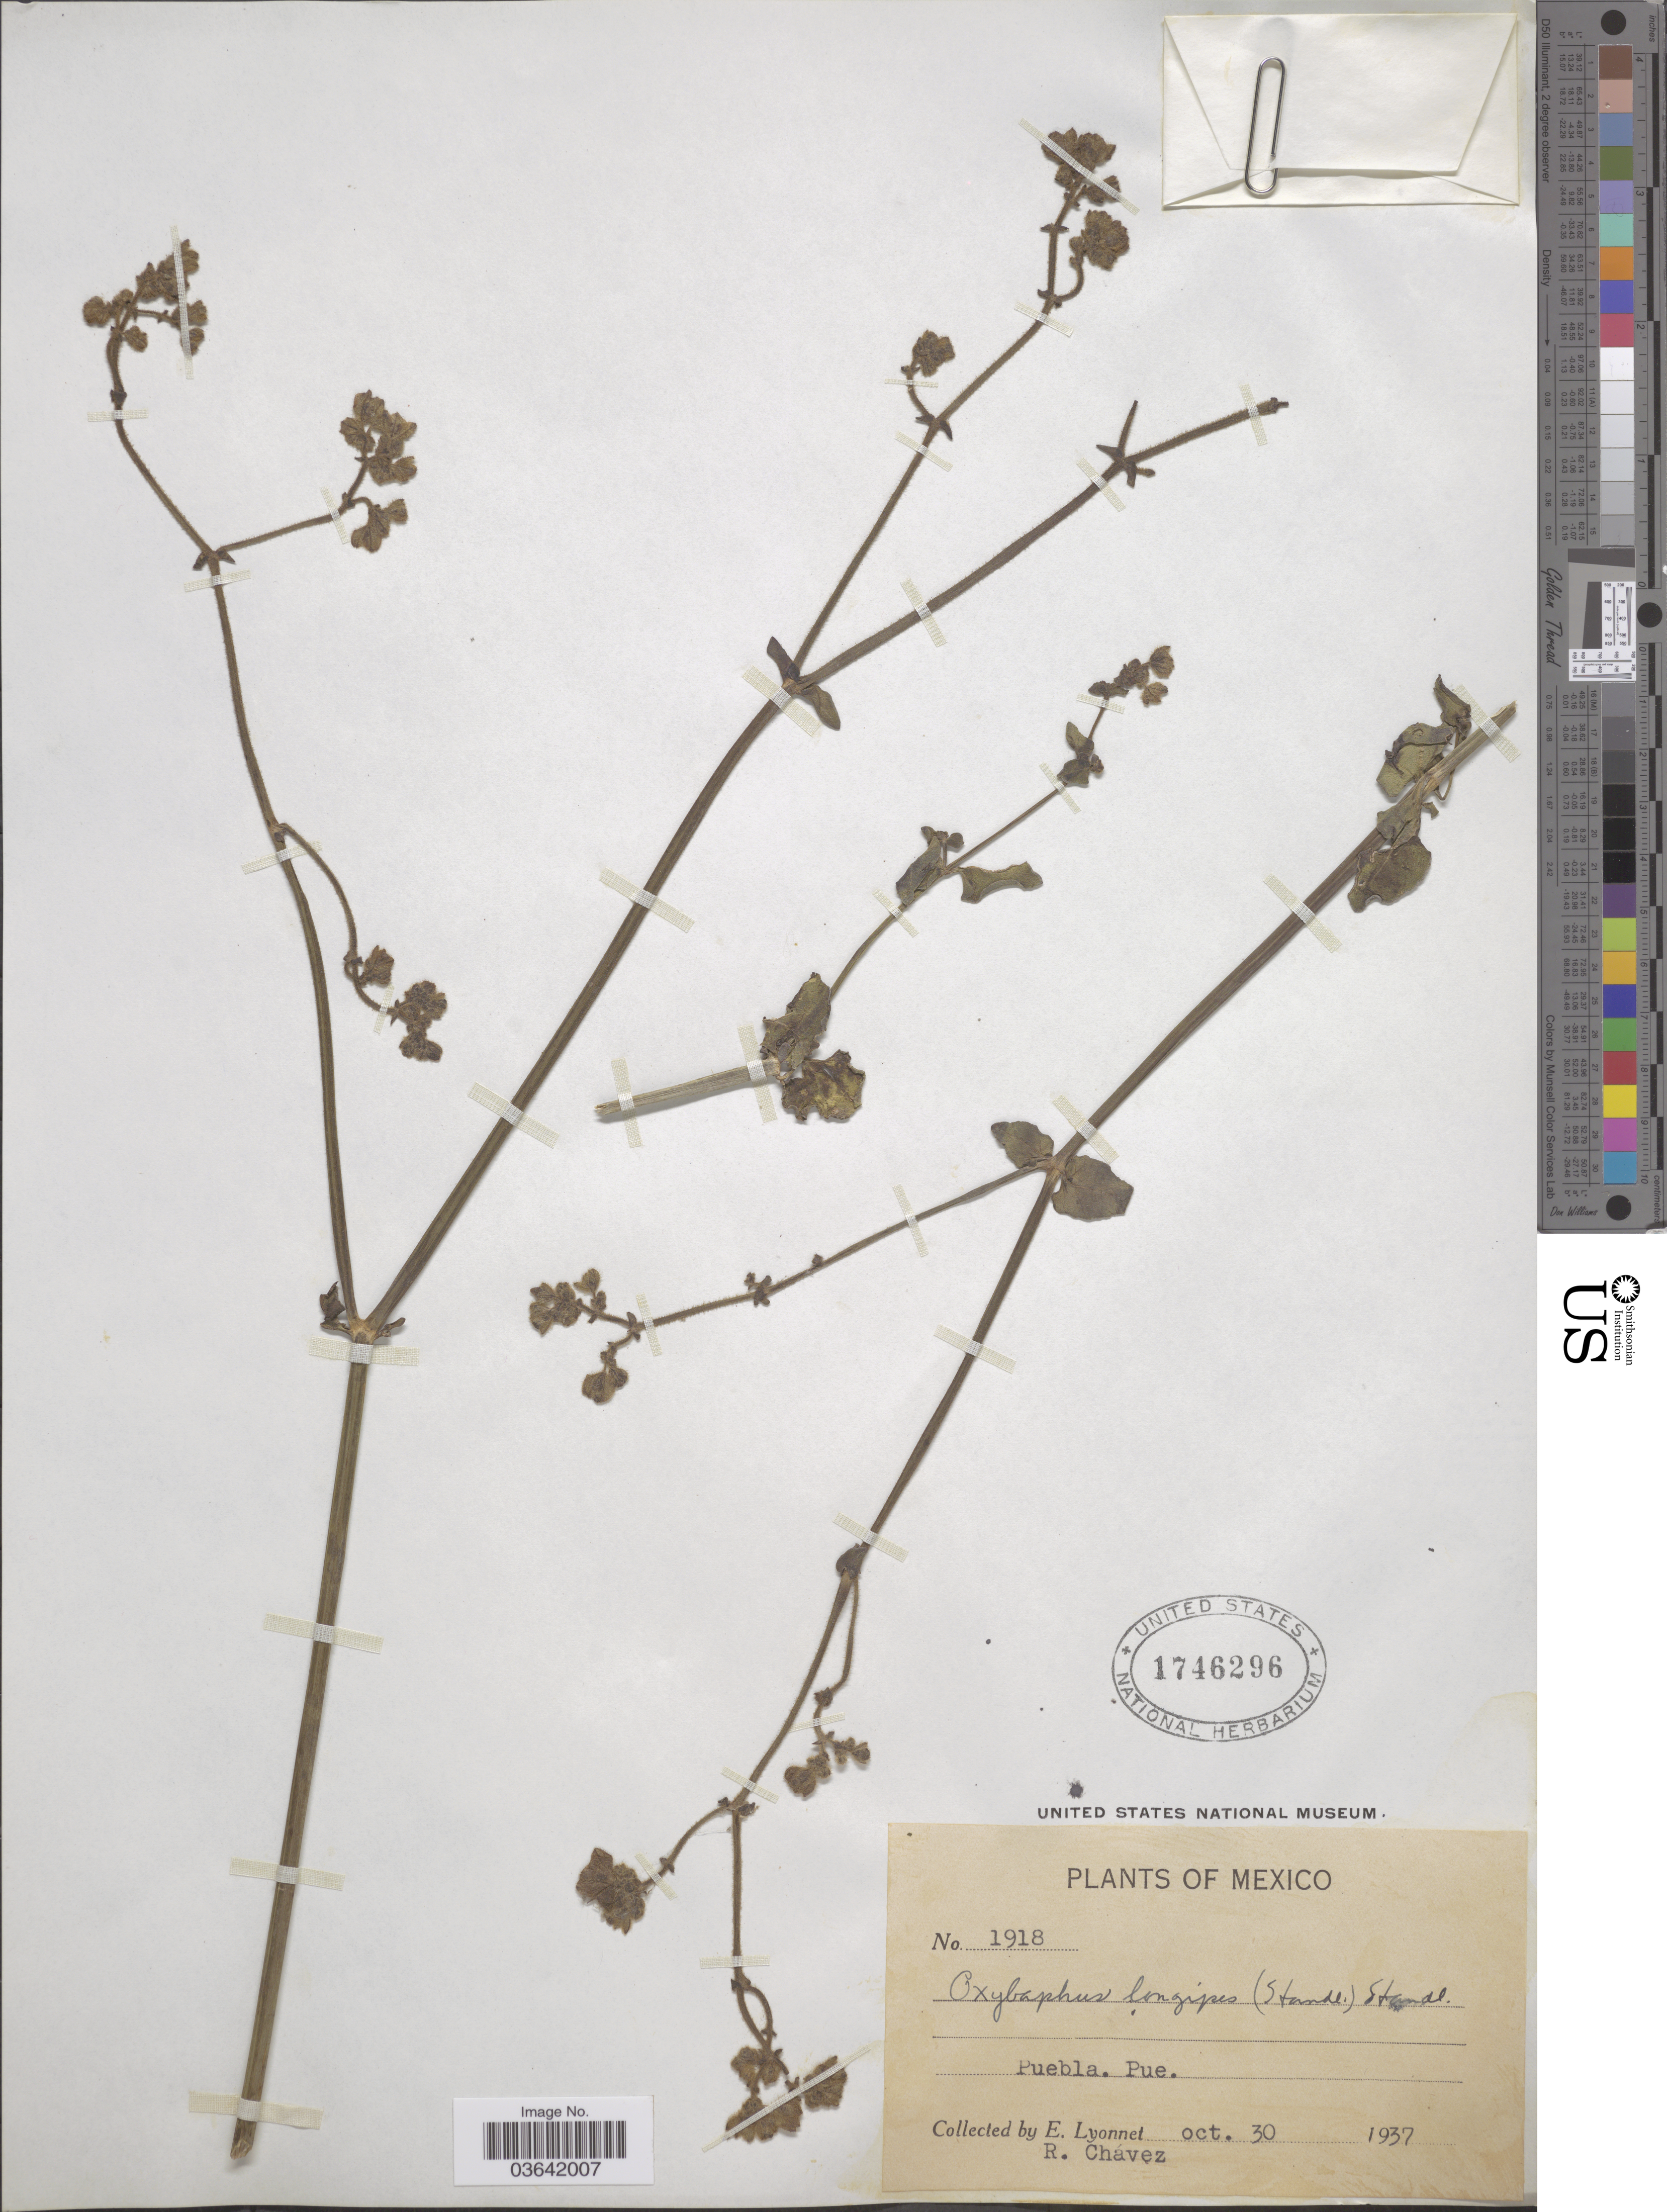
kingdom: Plantae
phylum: Tracheophyta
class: Magnoliopsida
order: Caryophyllales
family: Nyctaginaceae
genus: Mirabilis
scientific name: Mirabilis albida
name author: (Walter) Heimerl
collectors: E. Lyonnet & R. Chávez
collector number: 1918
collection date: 1937-10-30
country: Mexico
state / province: Puebla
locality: Pue.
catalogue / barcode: US 1746296